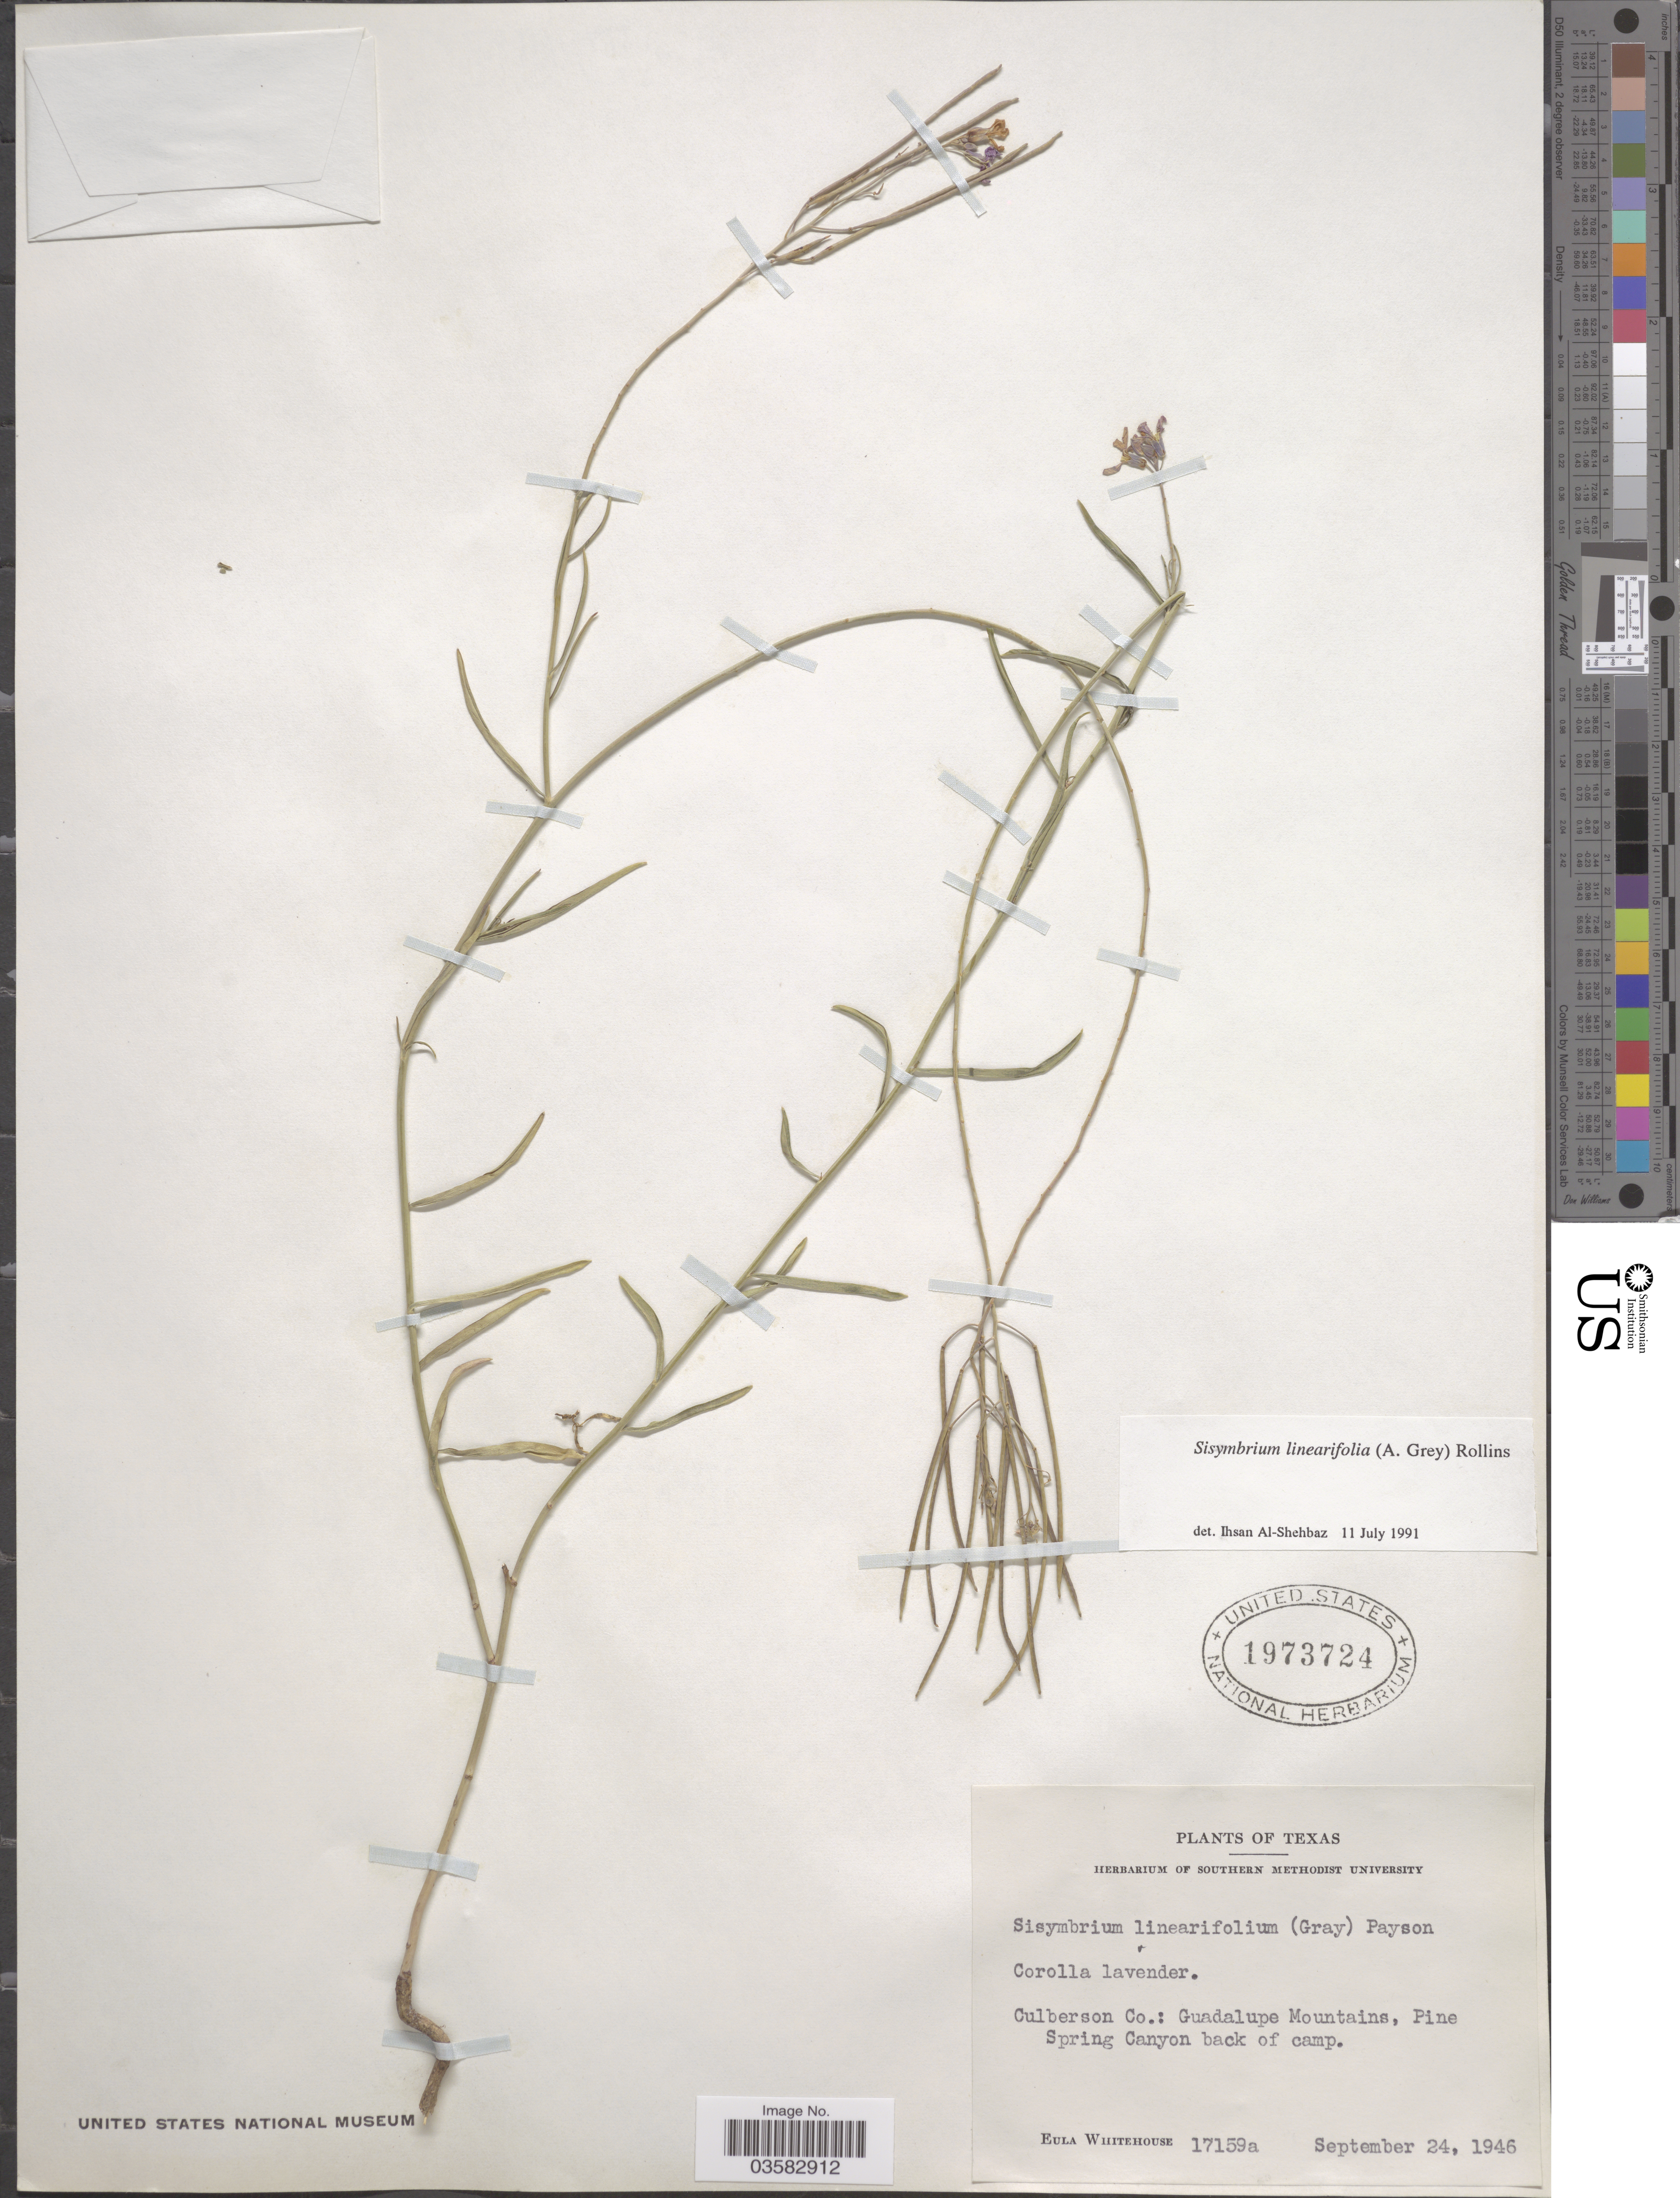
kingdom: Plantae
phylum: Tracheophyta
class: Magnoliopsida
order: Brassicales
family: Brassicaceae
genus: Sisymbrium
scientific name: Sisymbrium linearifolium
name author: (A. Gray) Payson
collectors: E. Whitehouse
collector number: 17159a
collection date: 1946-09-24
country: United States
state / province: Texas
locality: Culberson Co.: Guadalupe Mountains, Pine Spring Canyon bank of camp.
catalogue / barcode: US 1973724